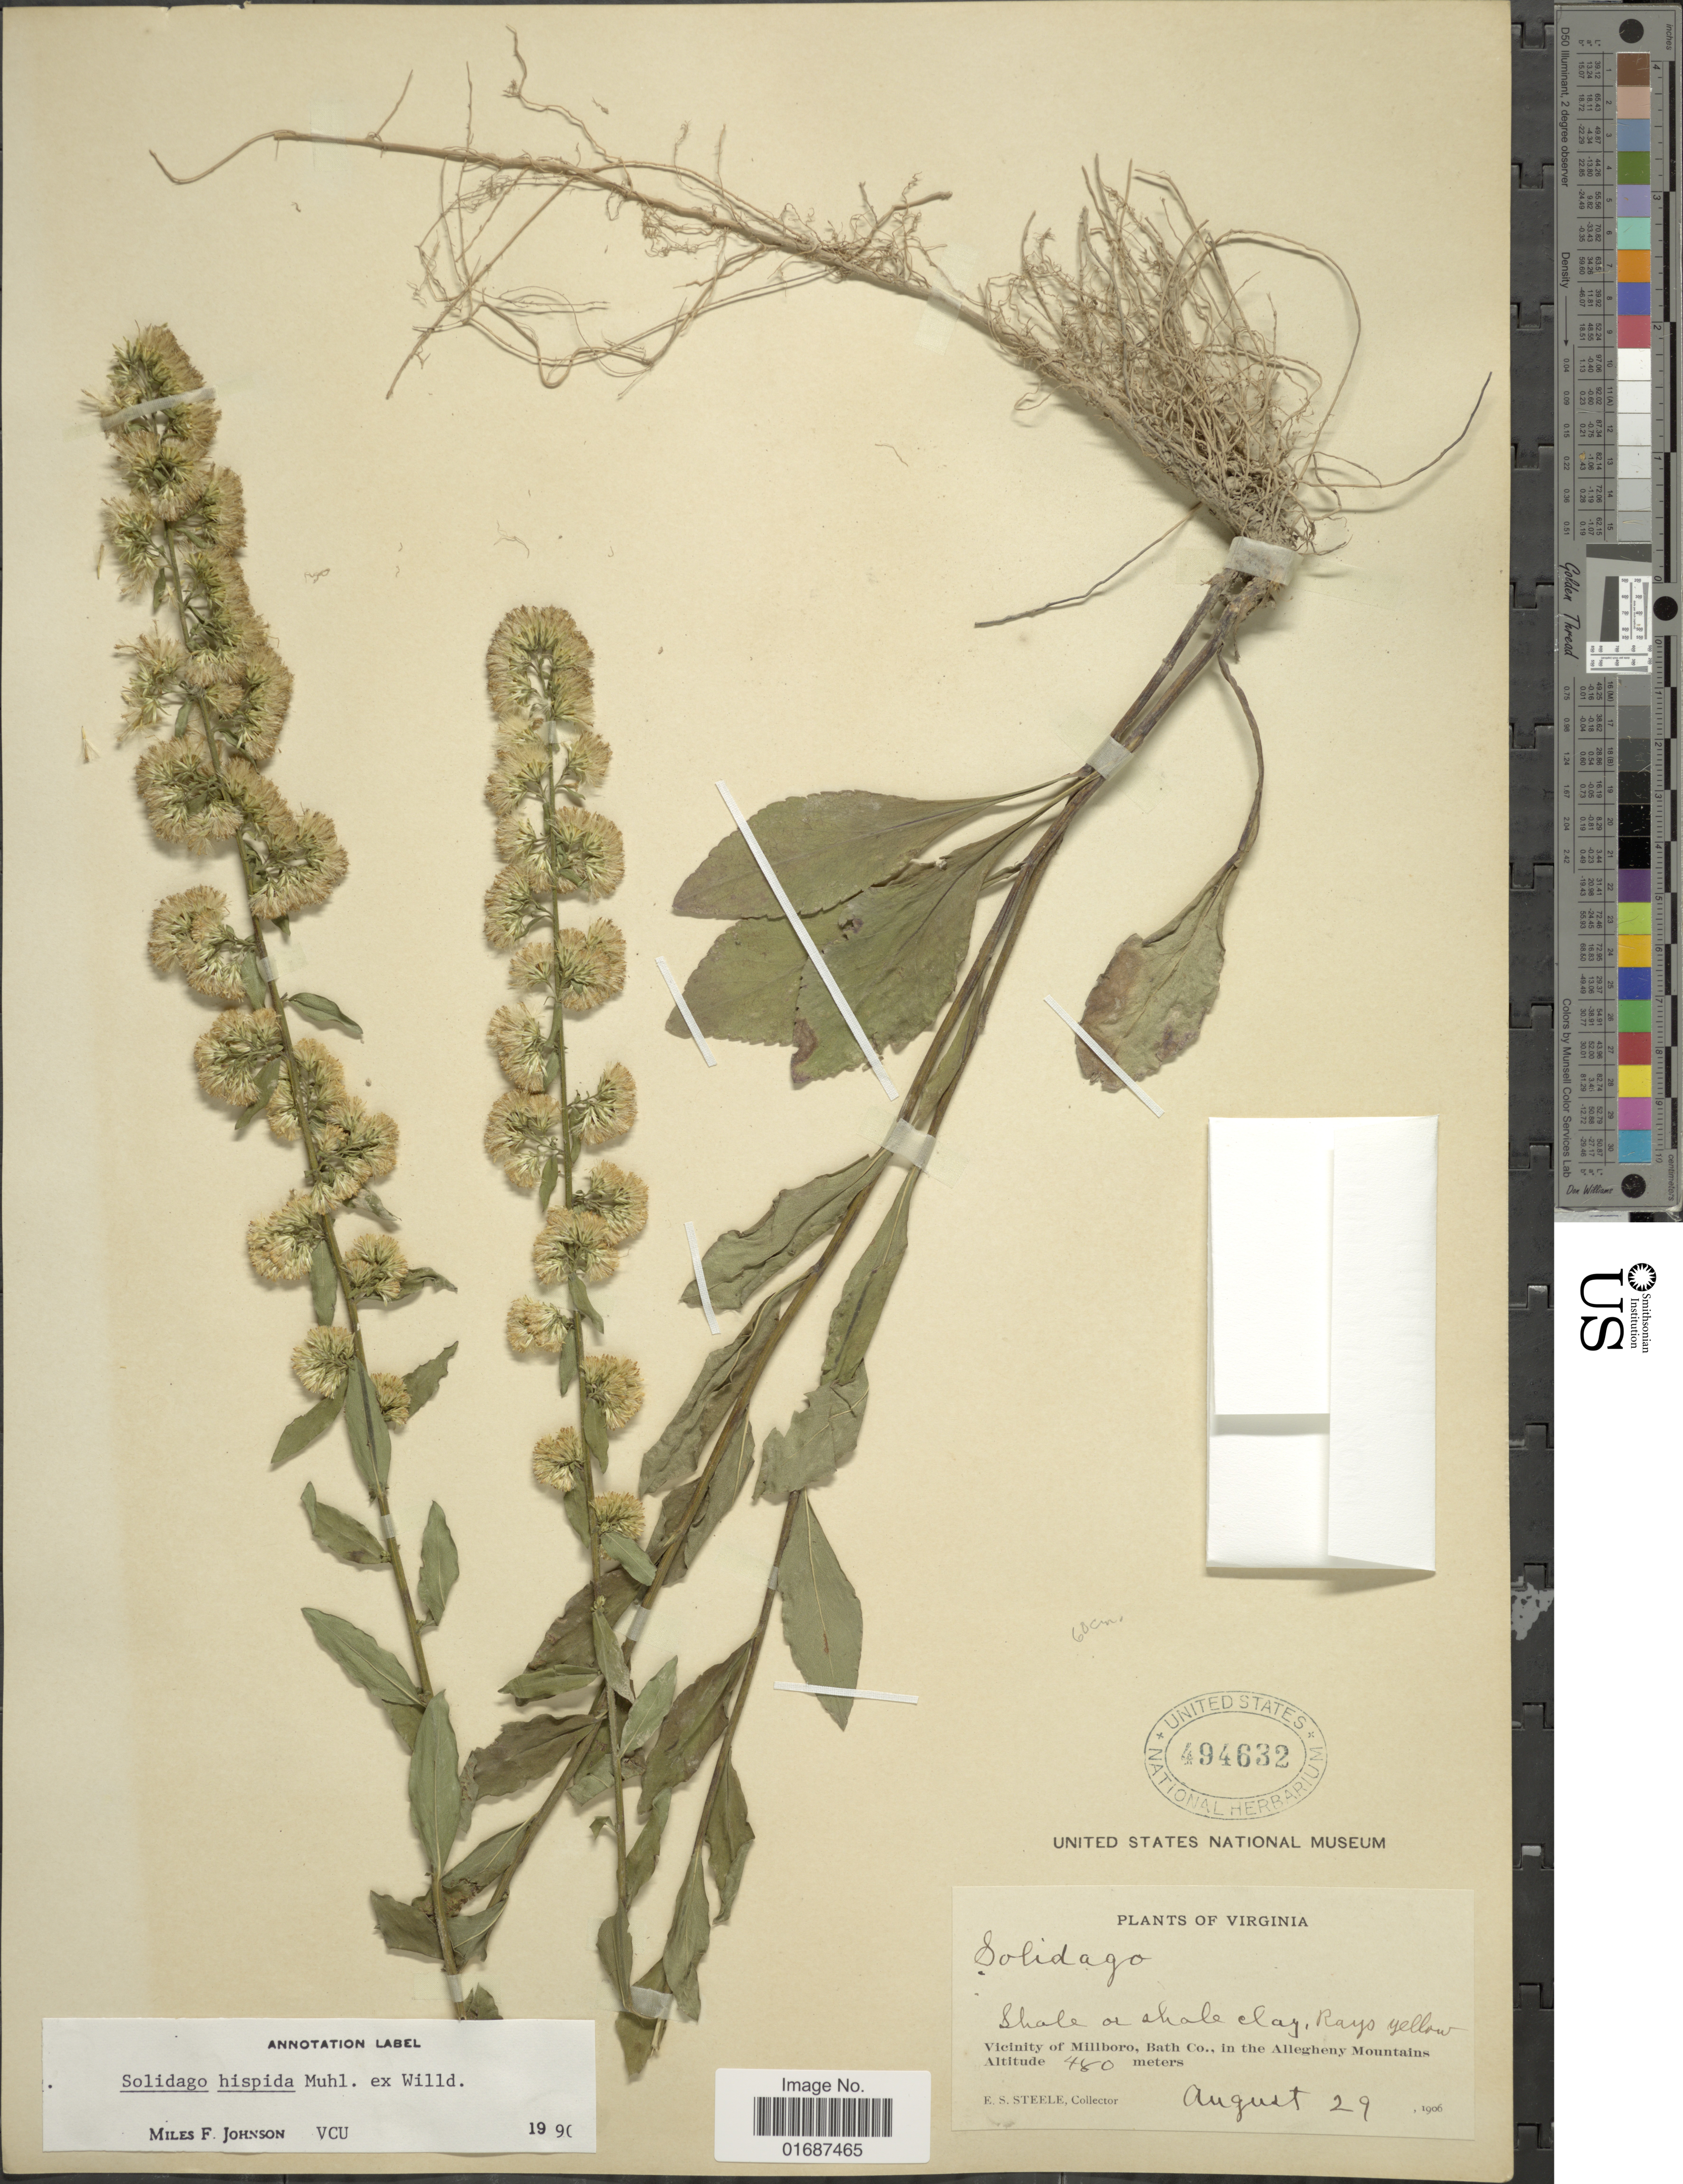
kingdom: Plantae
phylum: Tracheophyta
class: Magnoliopsida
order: Asterales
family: Asteraceae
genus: Solidago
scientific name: Solidago hispida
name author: Muhl. ex Willd.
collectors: E. Steele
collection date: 1906-08-29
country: United States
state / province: Virginia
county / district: Bath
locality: Vicinity of Millboro, Bath Co., in the Alleghany Mountains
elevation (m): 480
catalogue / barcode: US 494632